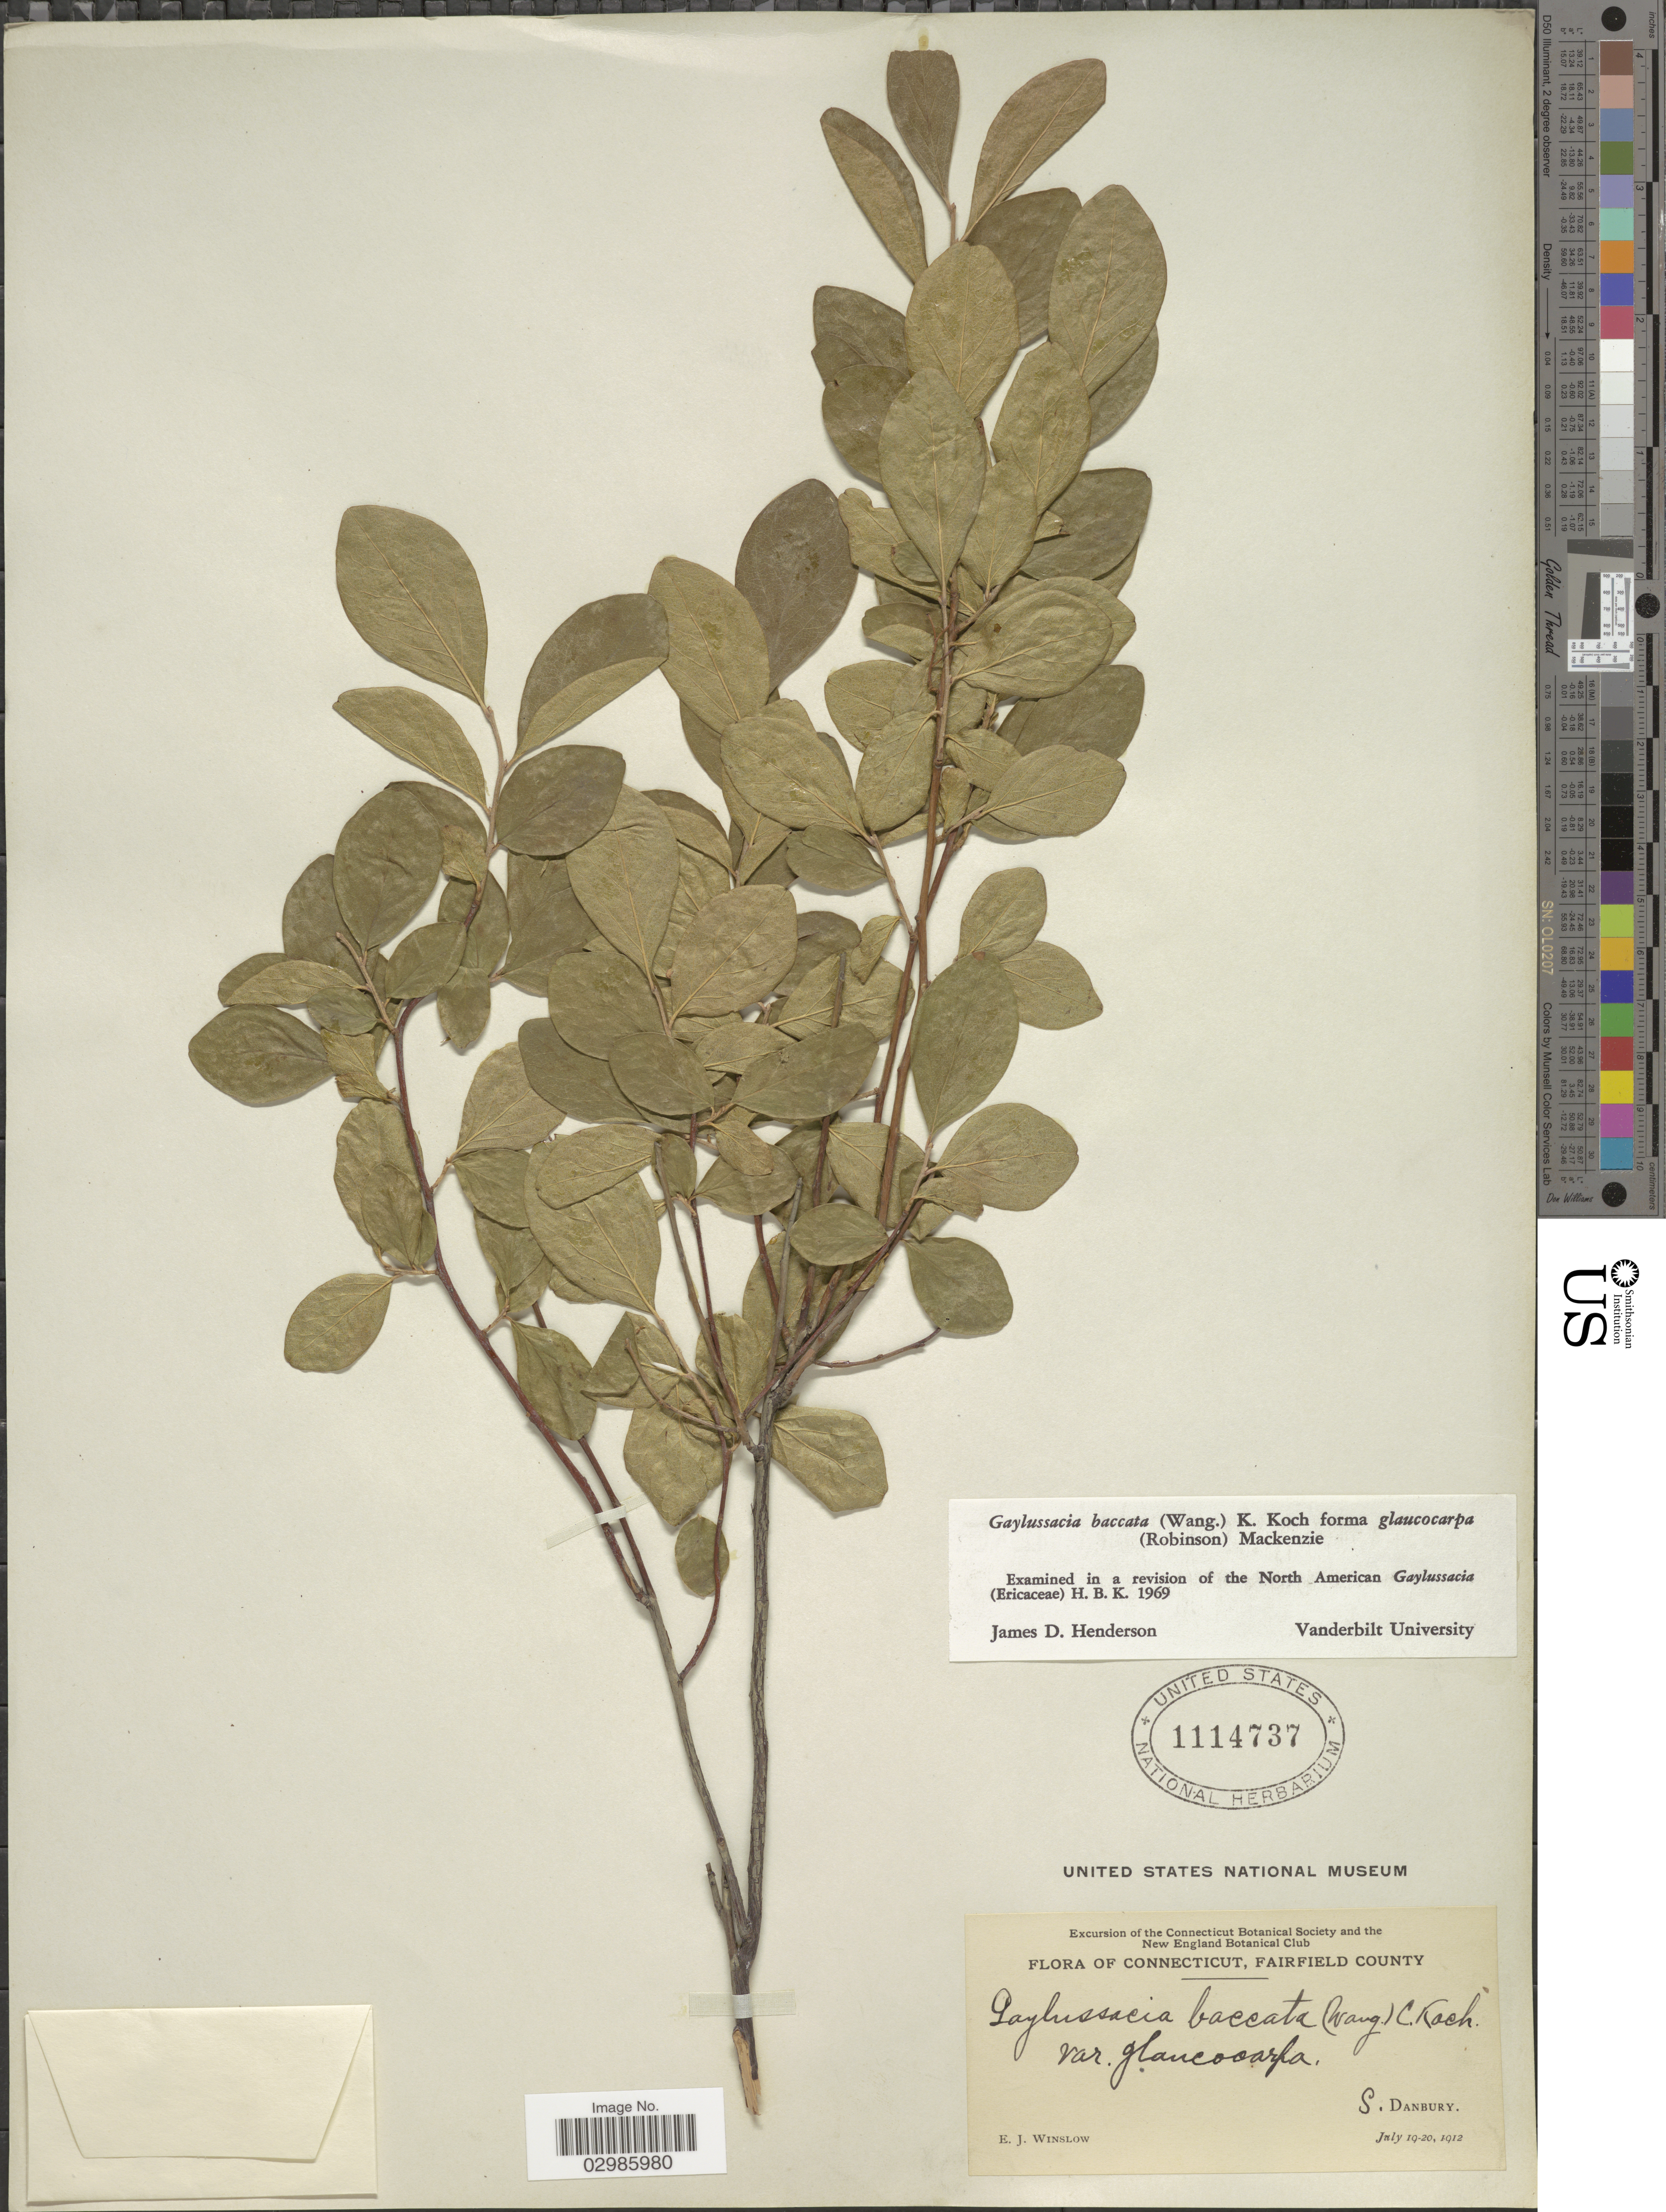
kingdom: Plantae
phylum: Tracheophyta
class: Magnoliopsida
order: Ericales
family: Ericaceae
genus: Gaylussacia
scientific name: Gaylussacia baccata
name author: (Wangenh.) K. Koch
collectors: E. Winslow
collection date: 1912-07-19/1912-07-20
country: United States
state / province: Connecticut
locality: Fairfield County. S. Danbury.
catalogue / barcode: US 1114737